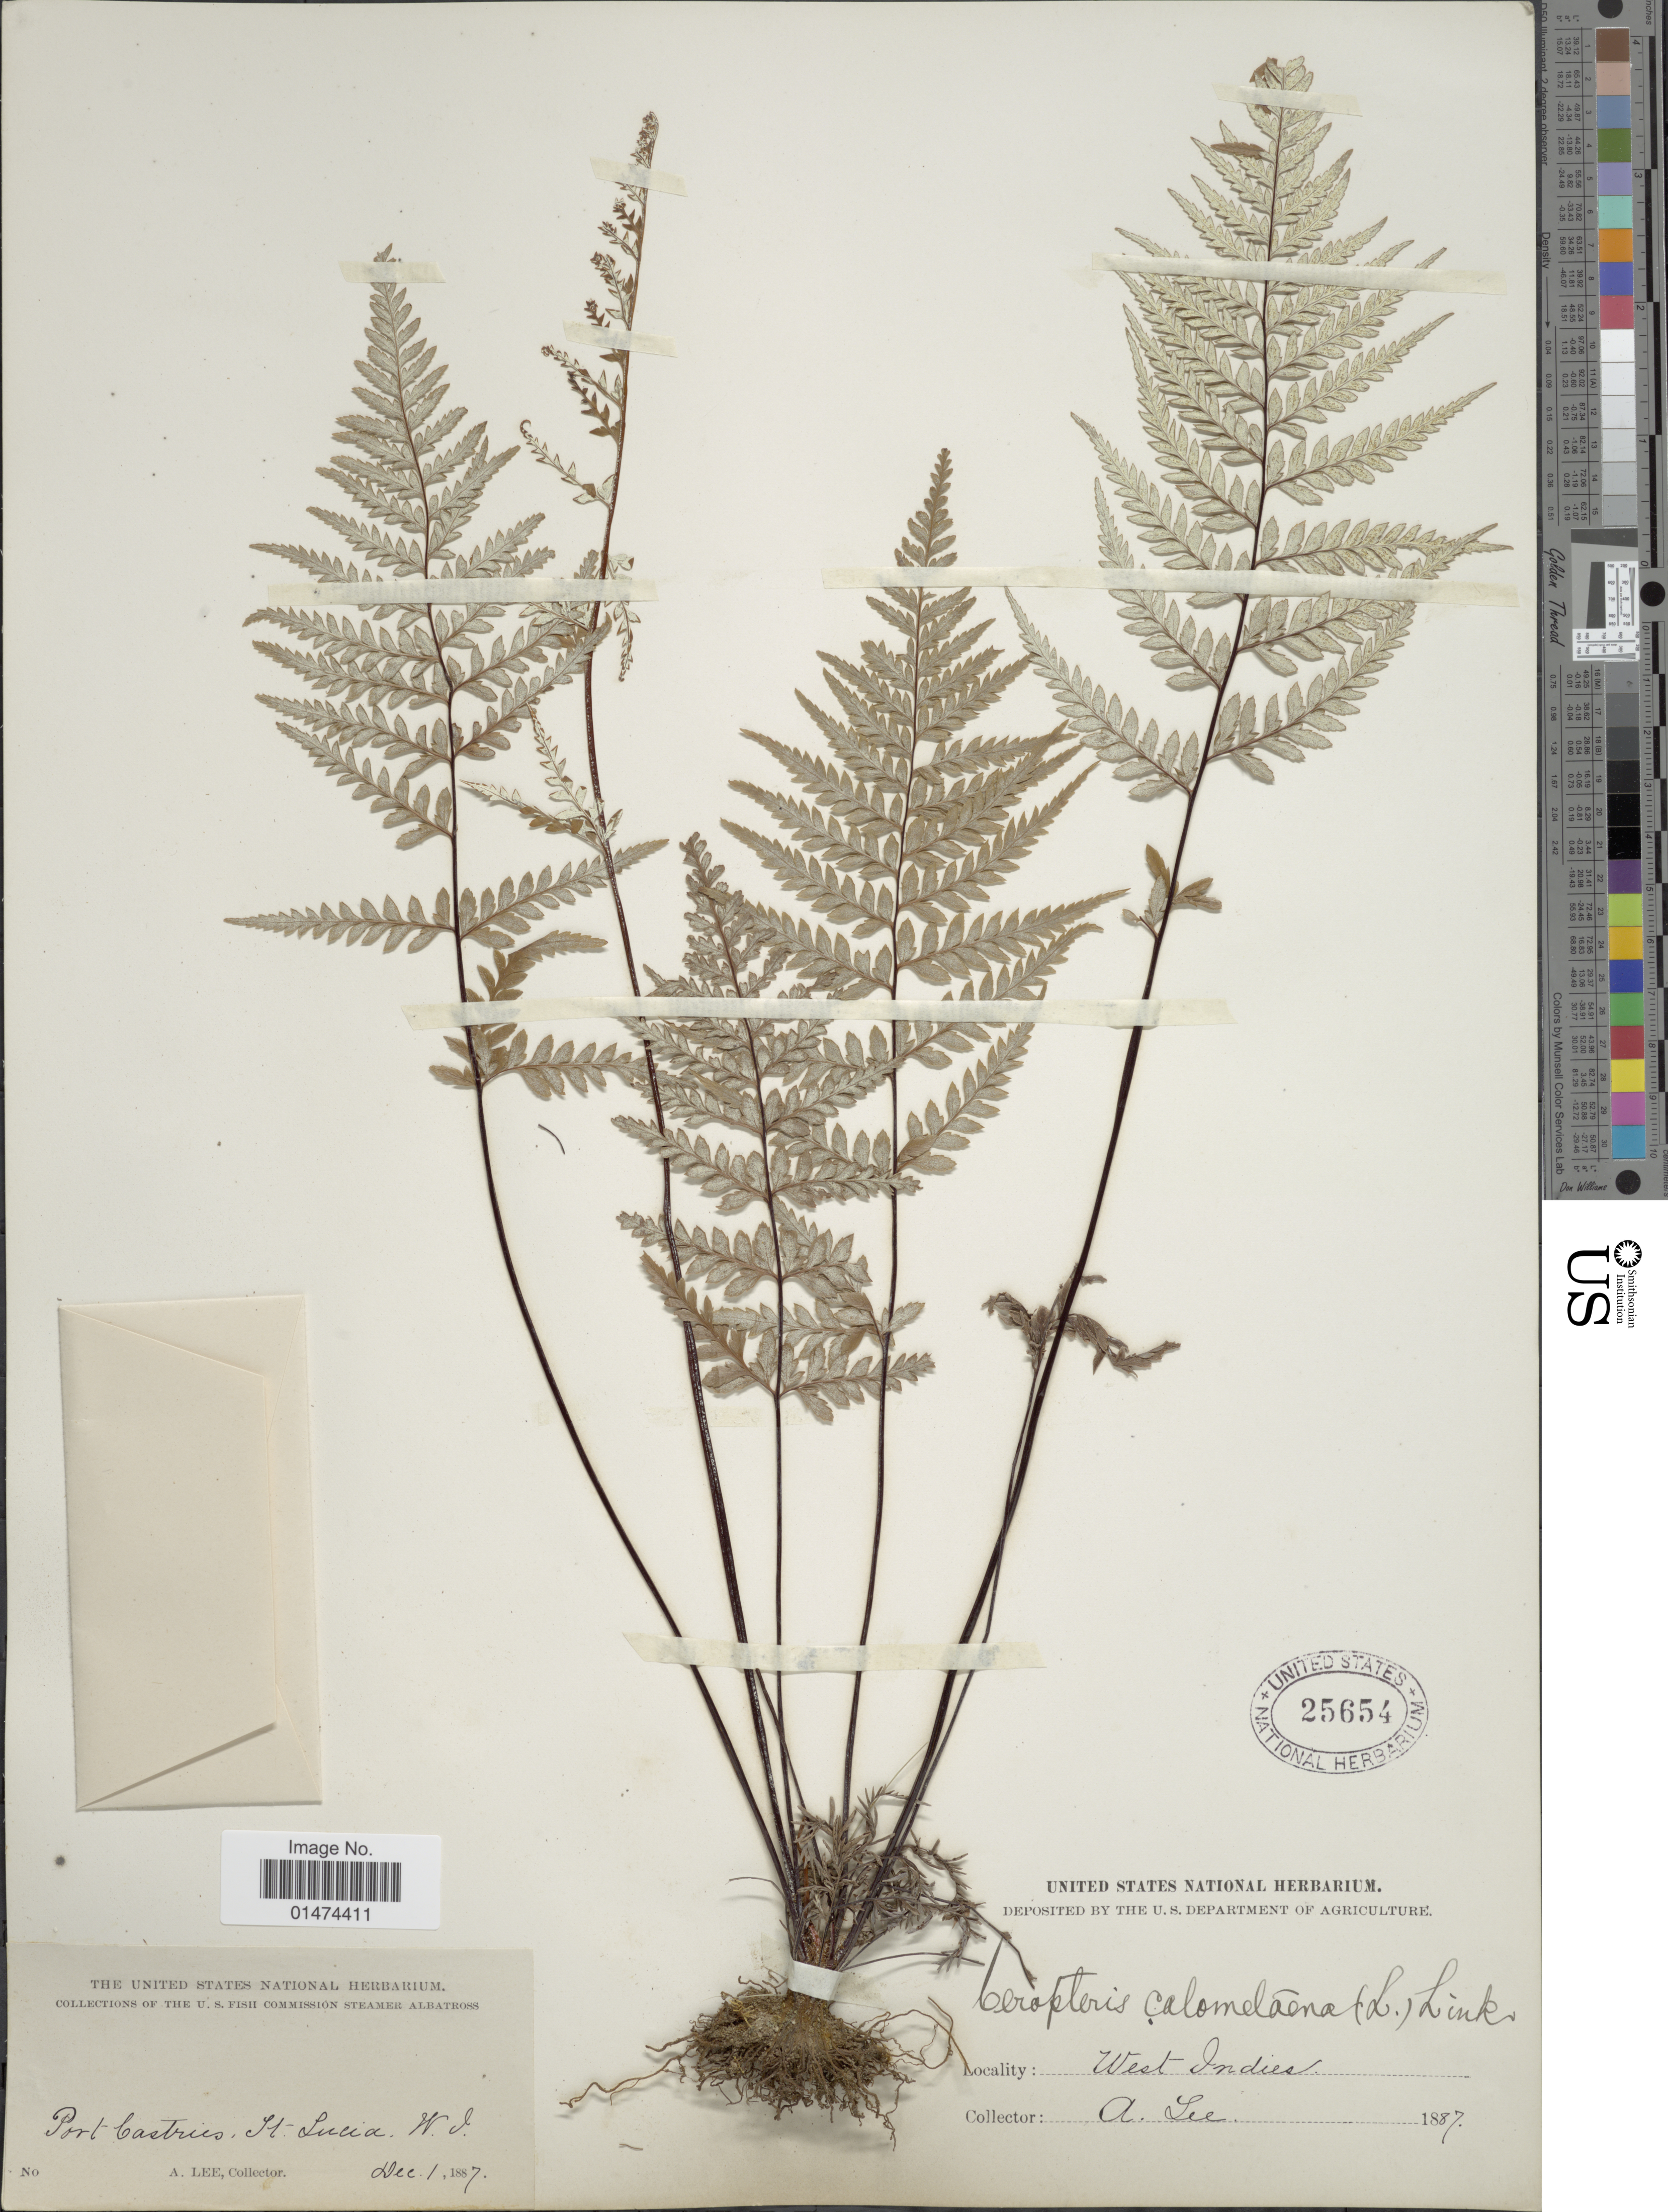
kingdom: Plantae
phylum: Tracheophyta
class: Polypodiopsida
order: Polypodiales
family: Pteridaceae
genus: Pityrogramma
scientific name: Pityrogramma calomelanos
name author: (L.) Link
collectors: A. Lee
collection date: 1887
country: St. Lucia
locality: West Indies, Port Castries, St. Lucia, W.I. [interpreted]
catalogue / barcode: US 25654